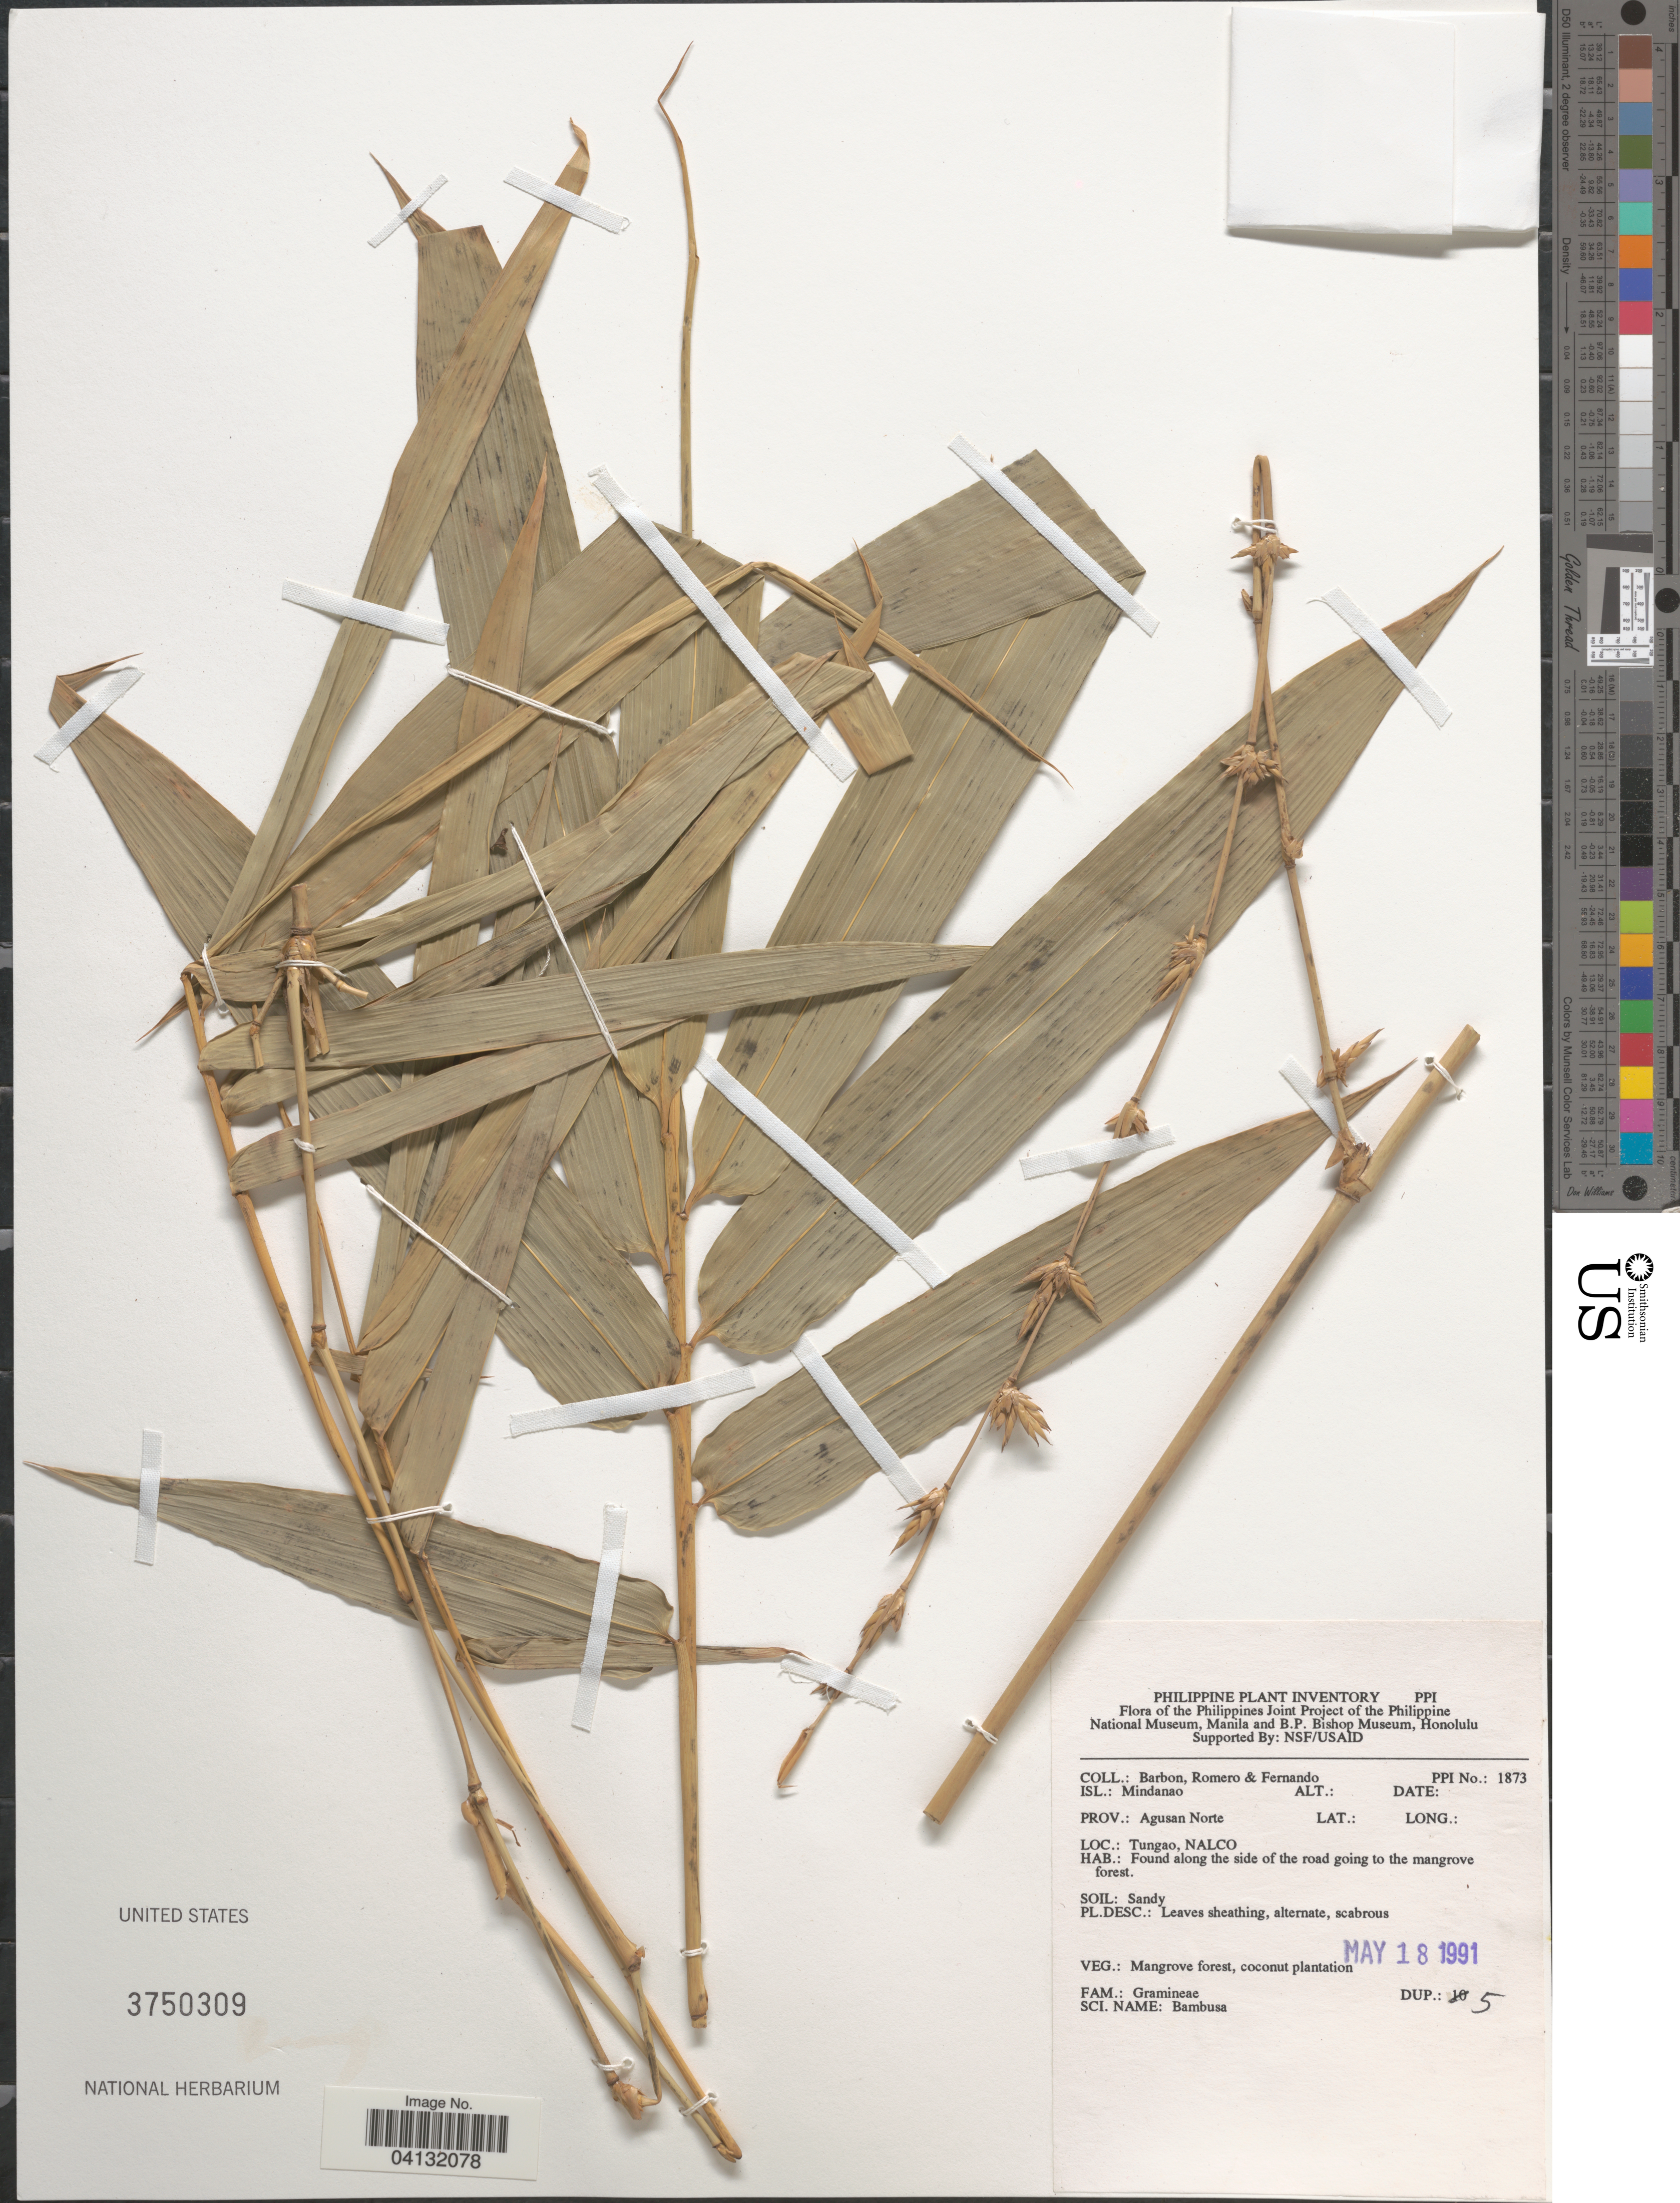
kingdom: Plantae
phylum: Tracheophyta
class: Liliopsida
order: Poales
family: Poaceae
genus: Dinochloa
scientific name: Dinochloa sp.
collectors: Barbon, -. Romero & -- Fernando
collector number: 1873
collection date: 1991-05-18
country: Philippines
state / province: Caraga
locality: Isl.: Mindanao. Prov.: Agusan Norte. Tungao, NALCO.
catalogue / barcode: US 3750309